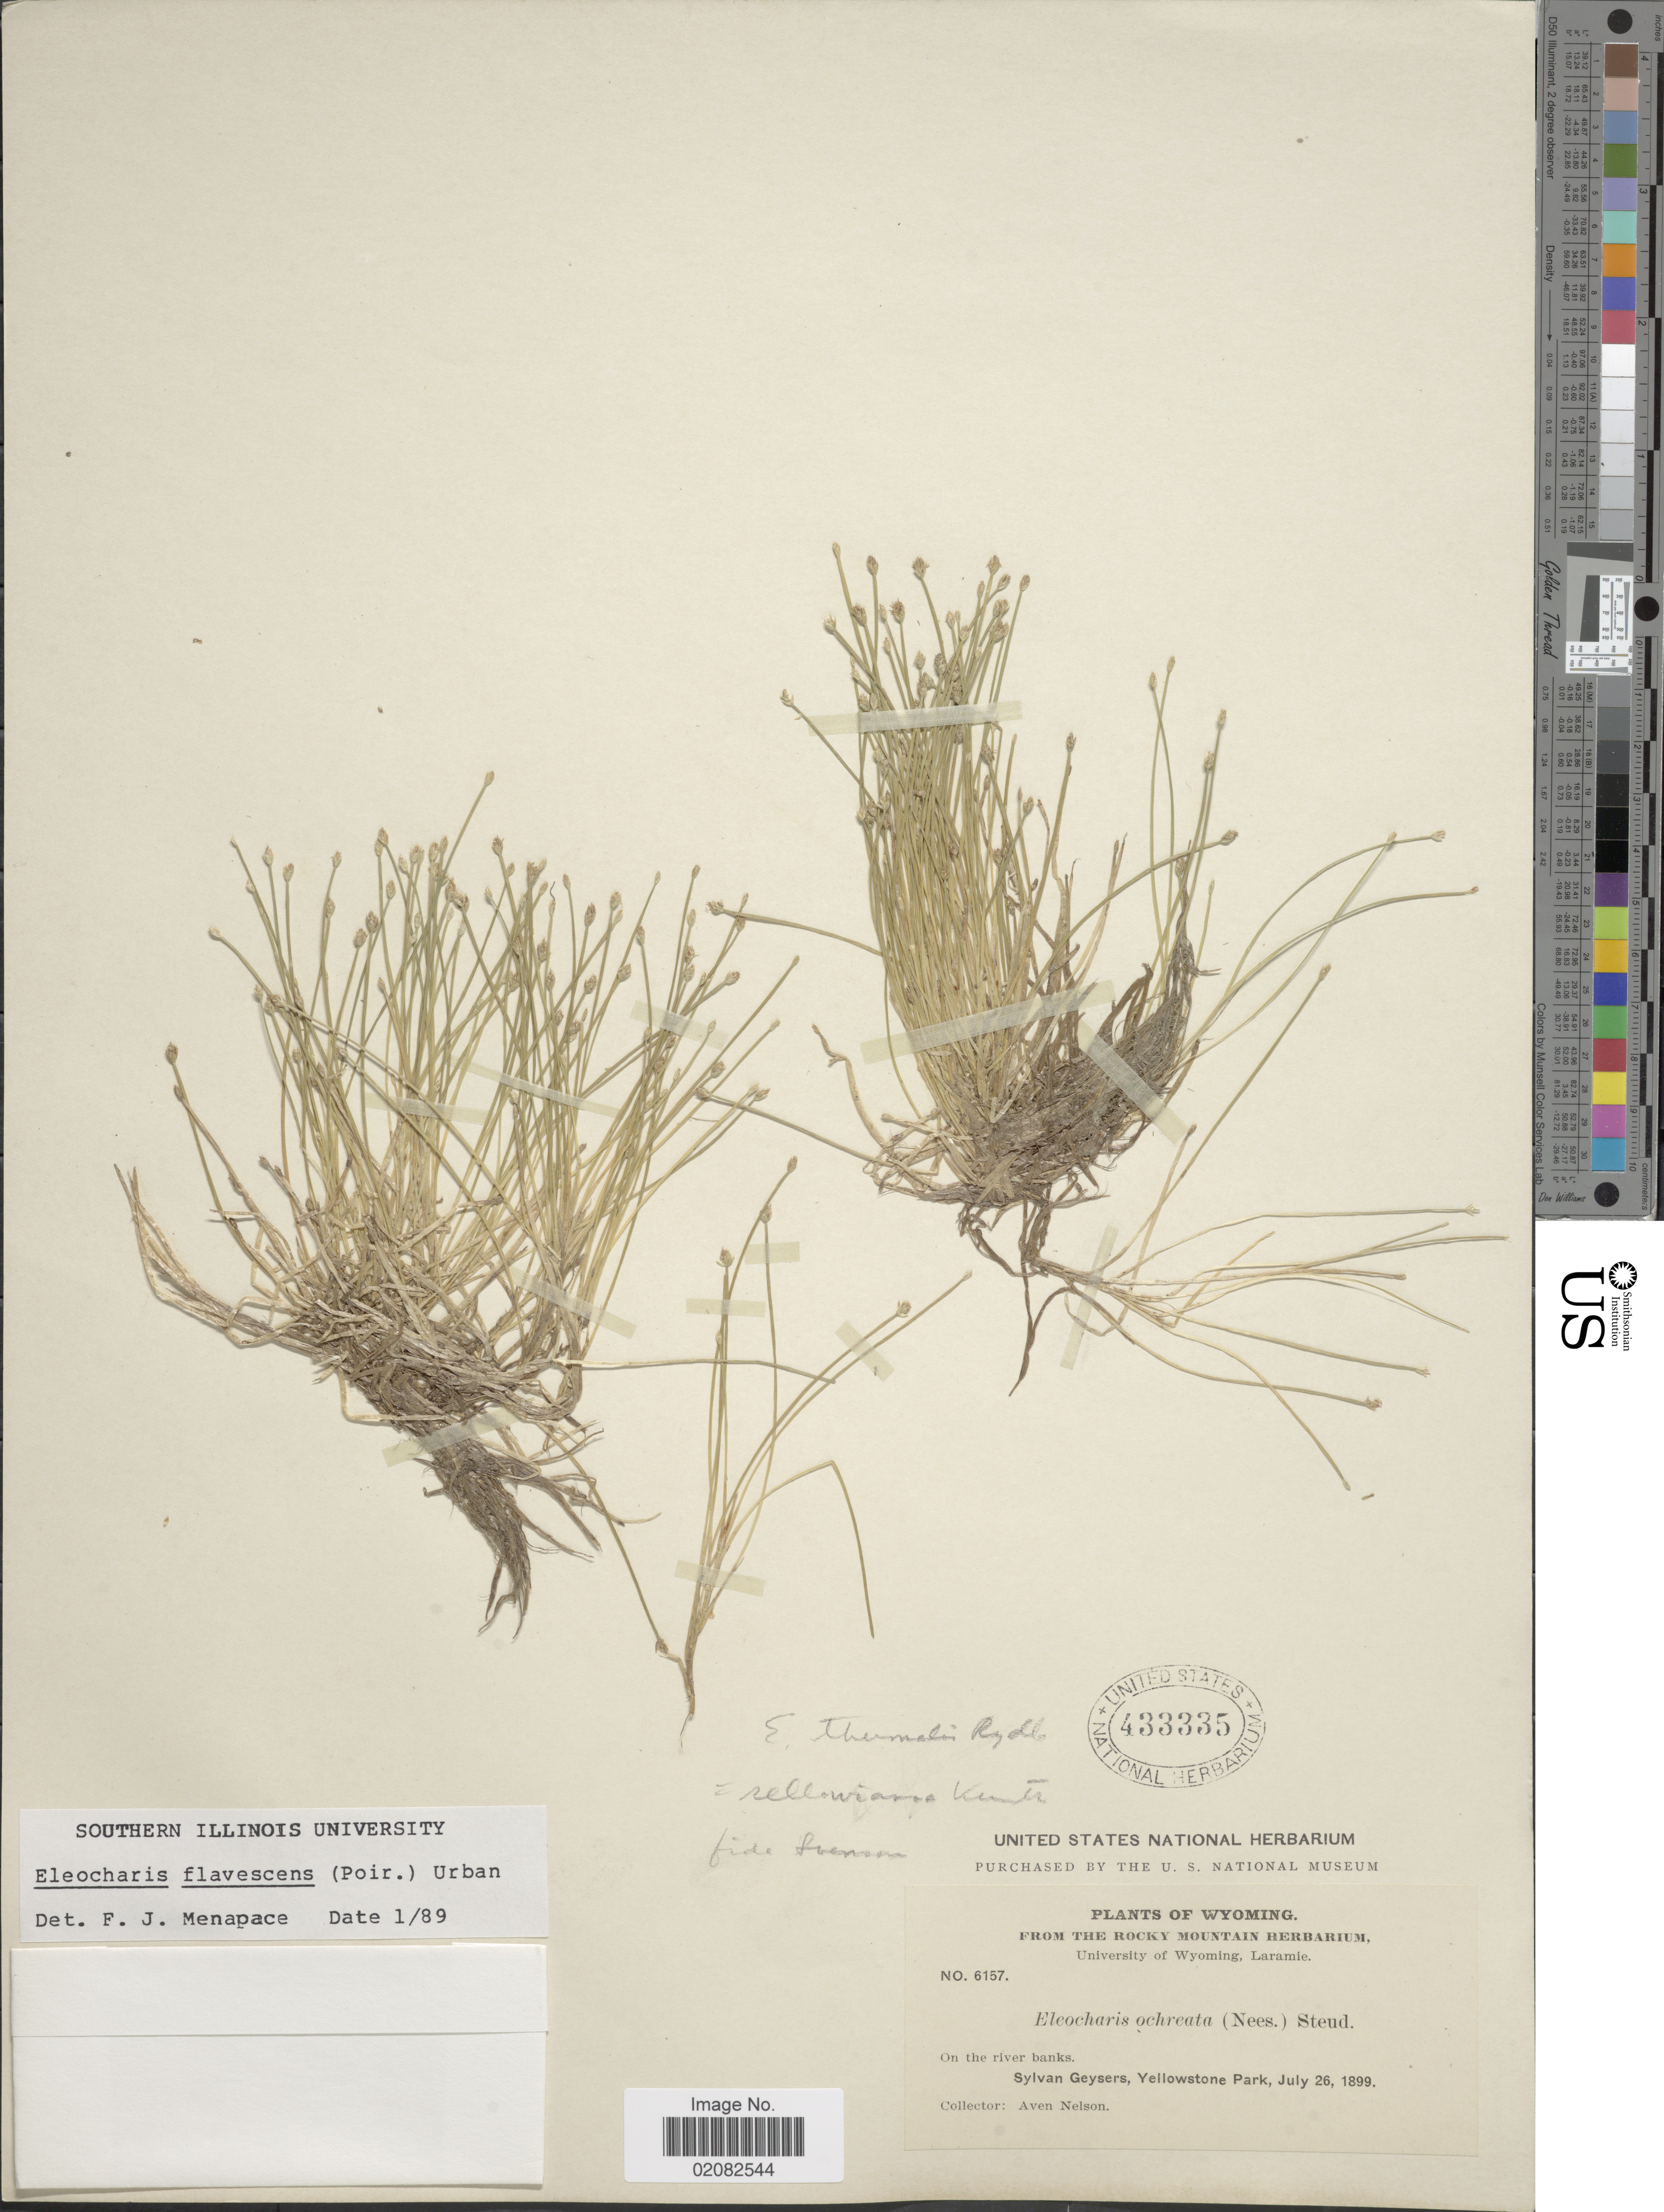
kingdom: Plantae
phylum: Tracheophyta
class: Liliopsida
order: Poales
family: Cyperaceae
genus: Eleocharis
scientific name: Eleocharis flavescens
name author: (Poir.) Urb.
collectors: A. Nelson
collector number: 6157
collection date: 1899-07-26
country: United States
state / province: Wyoming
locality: Sylvan Geysers, Yellowstone Park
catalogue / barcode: US 433335